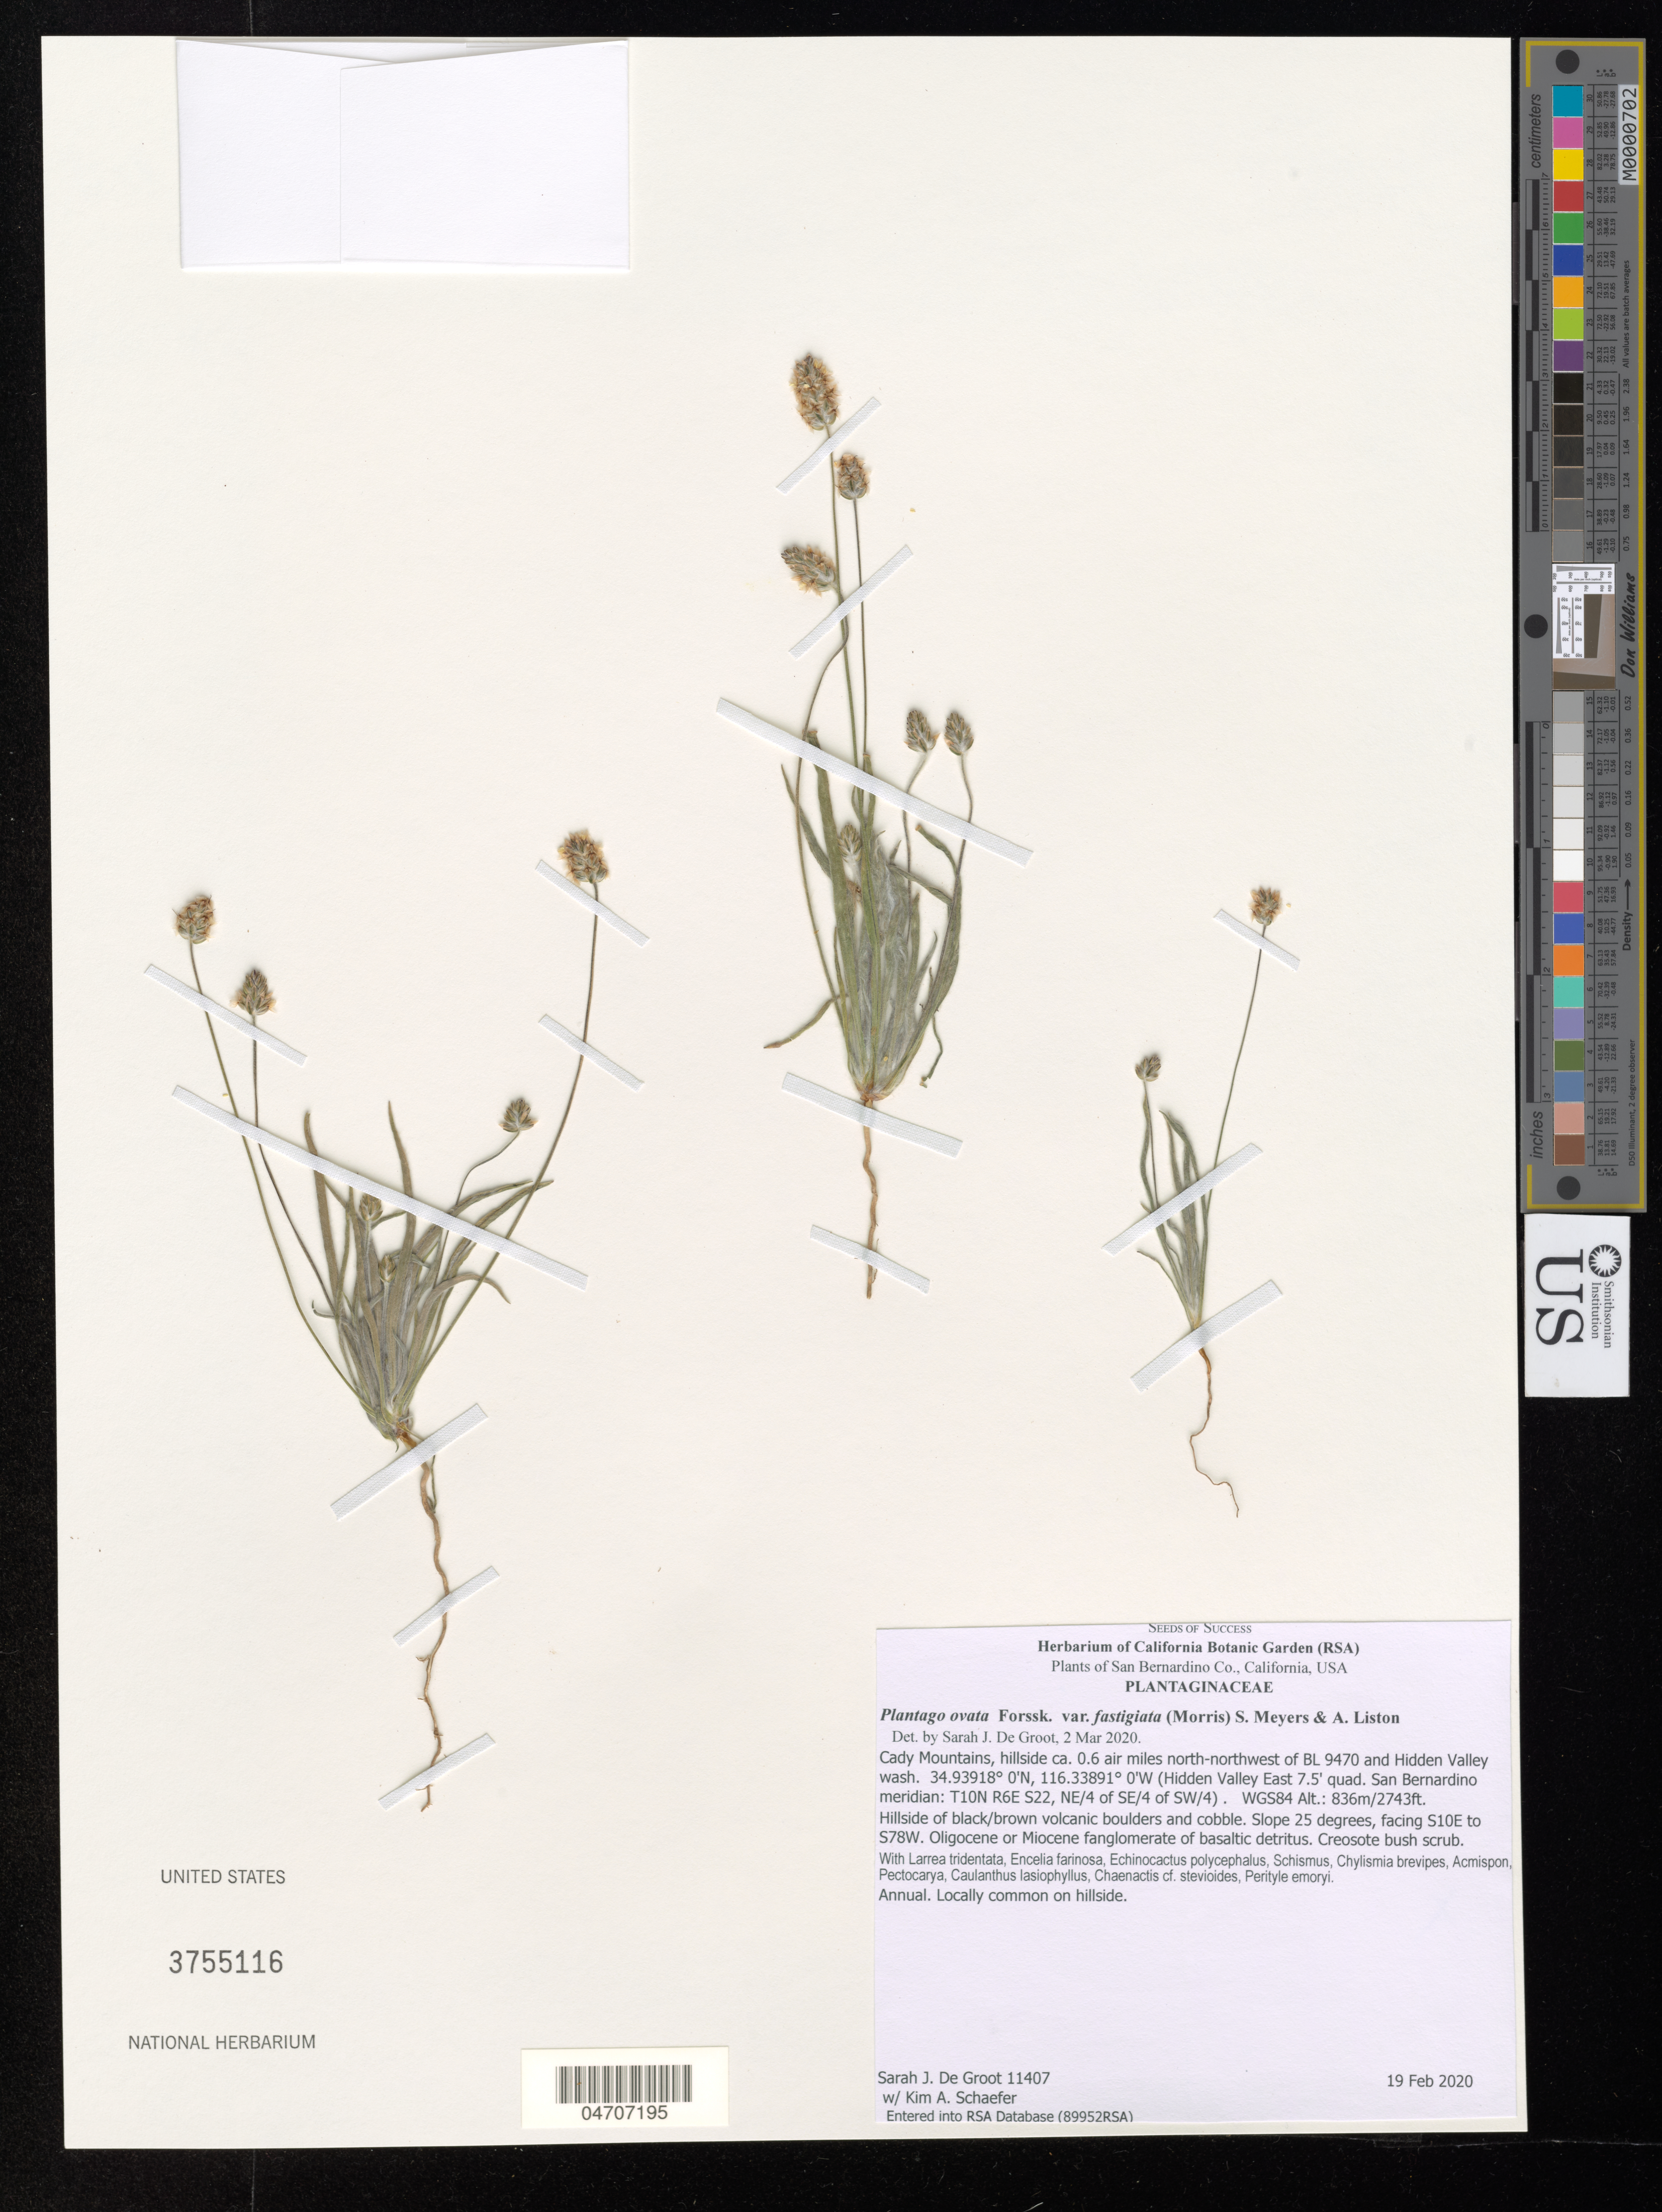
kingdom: Plantae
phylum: Tracheophyta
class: Magnoliopsida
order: Lamiales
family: Plantaginaceae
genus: Plantago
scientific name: Plantago ovata var. fastigiata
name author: (E. Morris) Meyers & Liston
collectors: S. De Groot & K. Schaefer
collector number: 11407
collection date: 2020-02-19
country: United States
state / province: California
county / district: San Bernardino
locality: San Bernardino Co. Cady Mountains, hillside ca. 0.6 air miles north-northwest of BL 9470 and Hidden Valley wash. (Hidden Valley East 7.5' quad. San Bernardino meridian: T10N R6E S22, NE/4 of SE/4 of SW/4. WGS84.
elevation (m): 836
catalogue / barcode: US 3755116